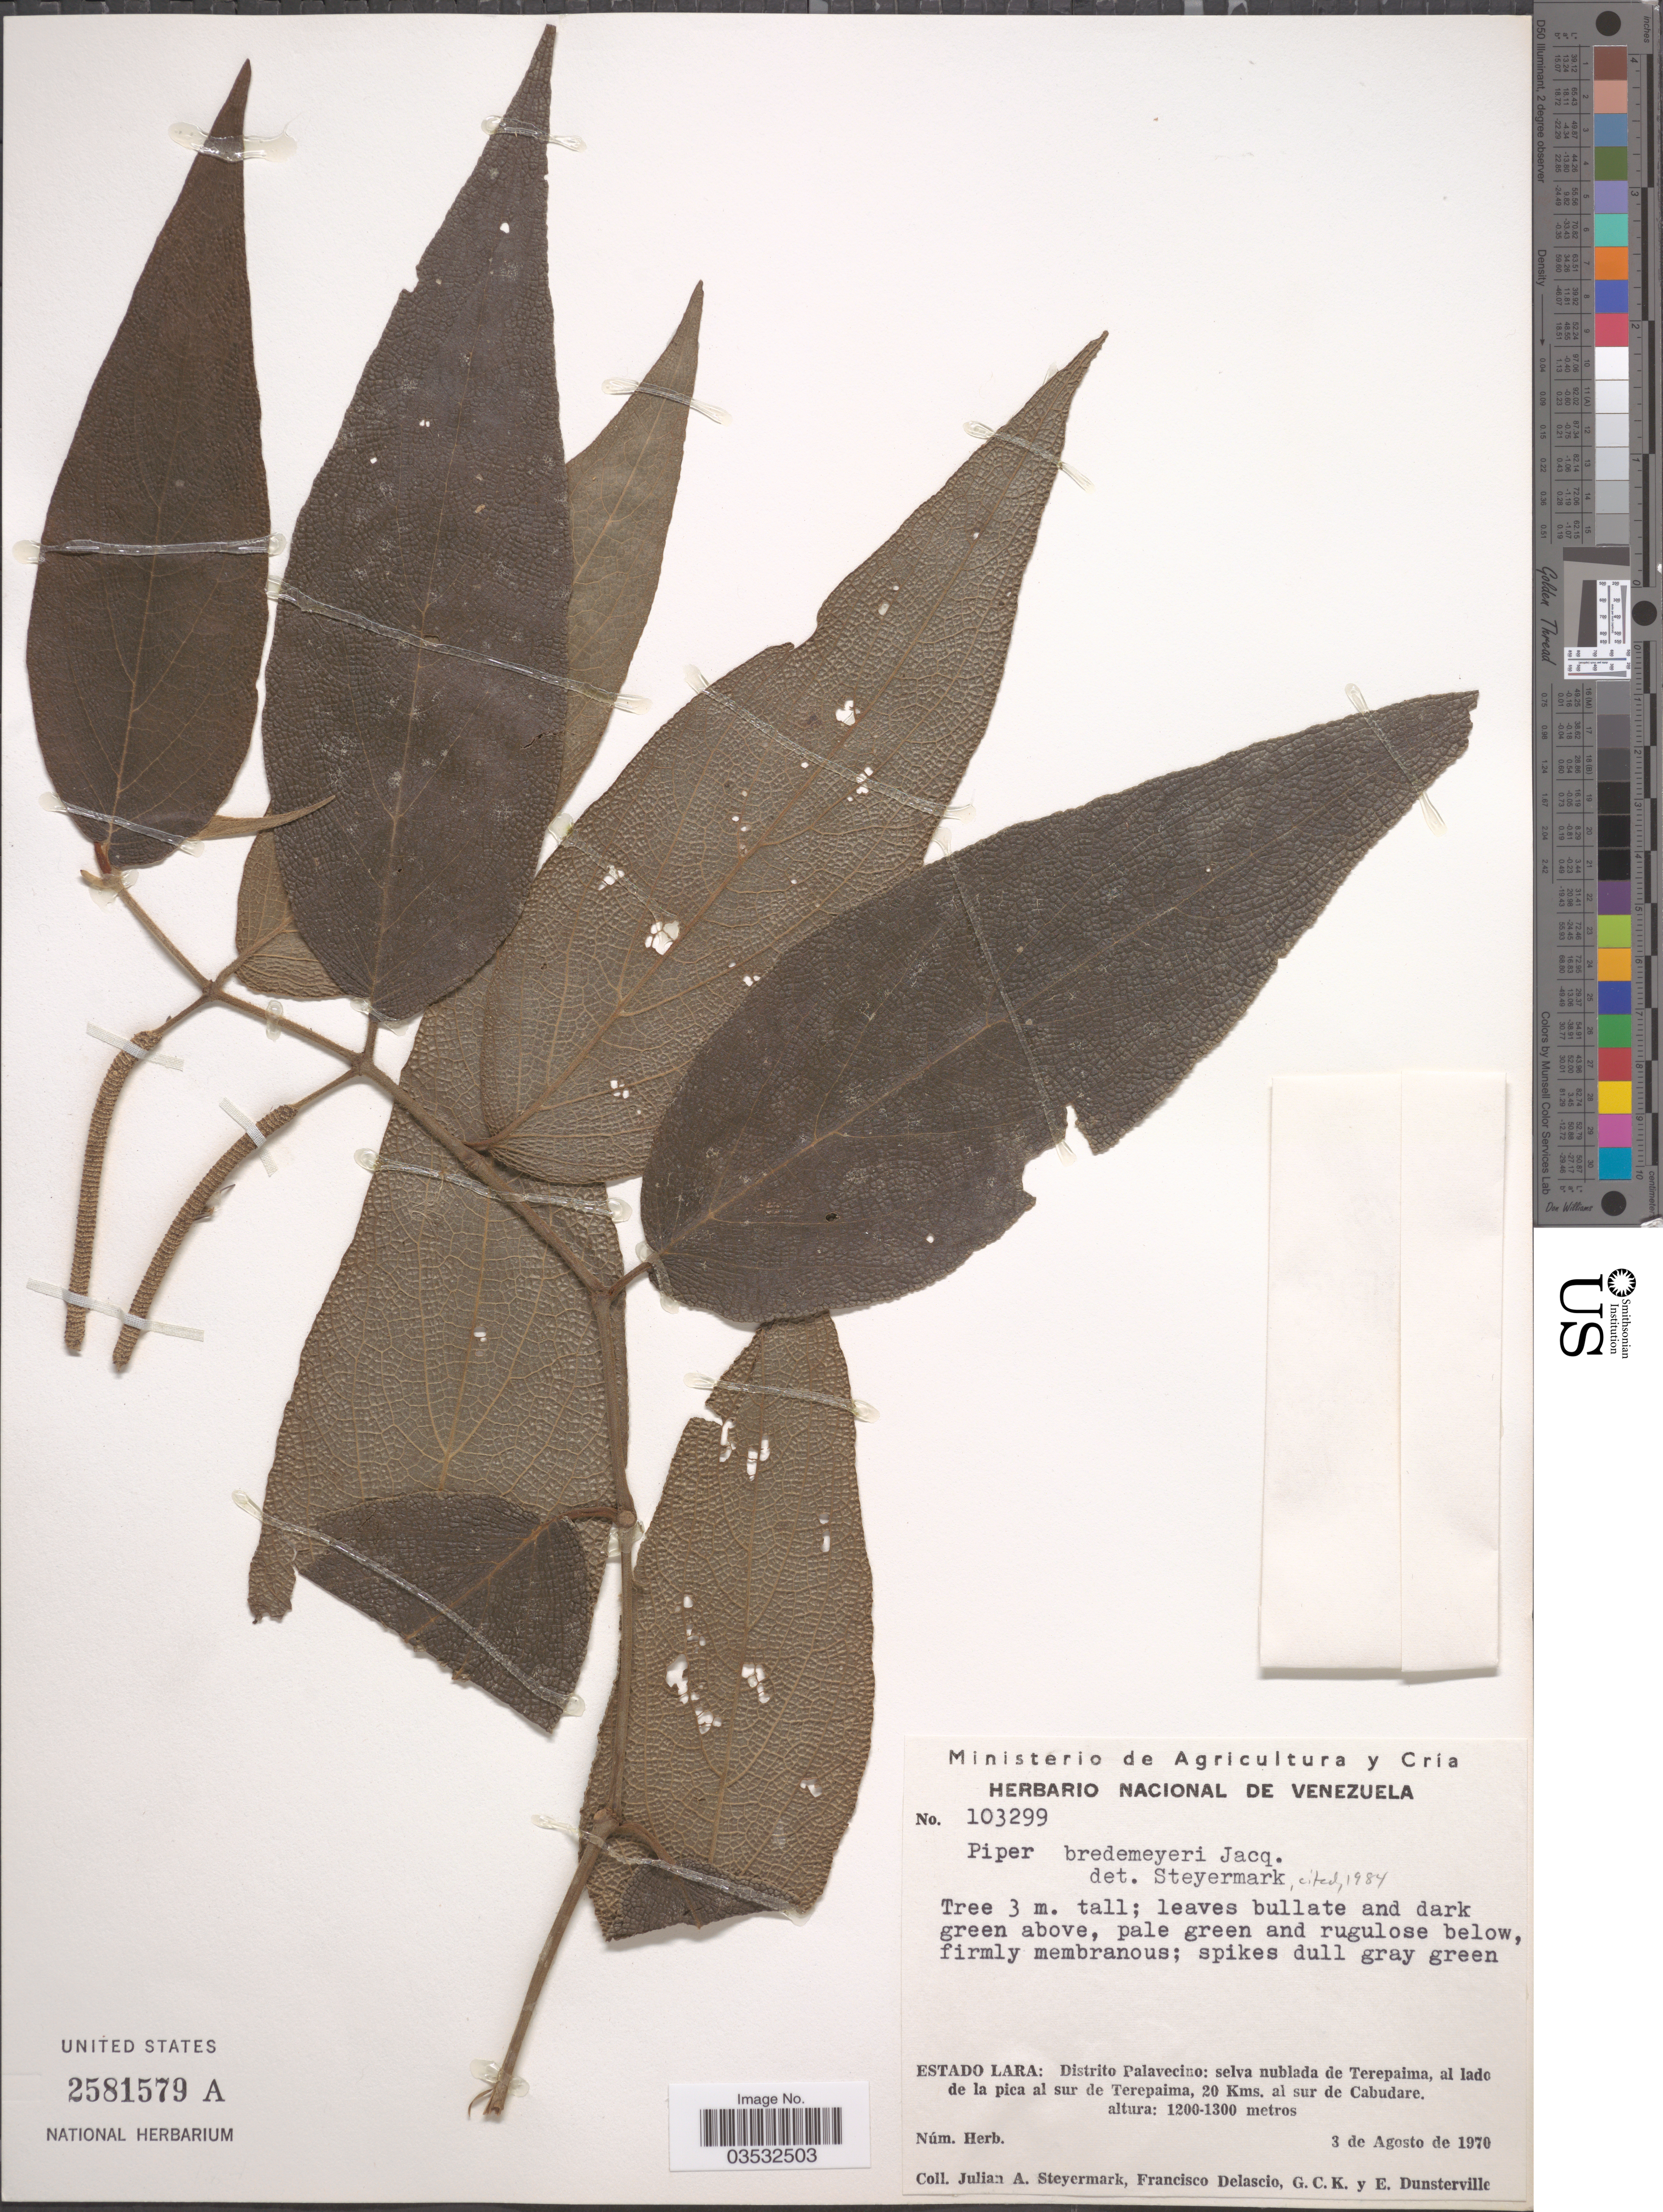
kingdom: Plantae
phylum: Tracheophyta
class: Magnoliopsida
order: Piperales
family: Piperaceae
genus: Piper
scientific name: Piper bredemeyeri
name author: J. Jacq.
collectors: J. Steyermark, F. Delascio, G. C. K. Dunsterville & E. Dunsterville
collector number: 103299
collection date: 1970-08-03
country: Venezuela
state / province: Lara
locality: Distrito Palavecino; selva nublada de Terepaima, al lado de la pica al sur de Terepaima, 20 Kms. al sur de Cabudare.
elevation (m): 1200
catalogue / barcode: US 2581579A